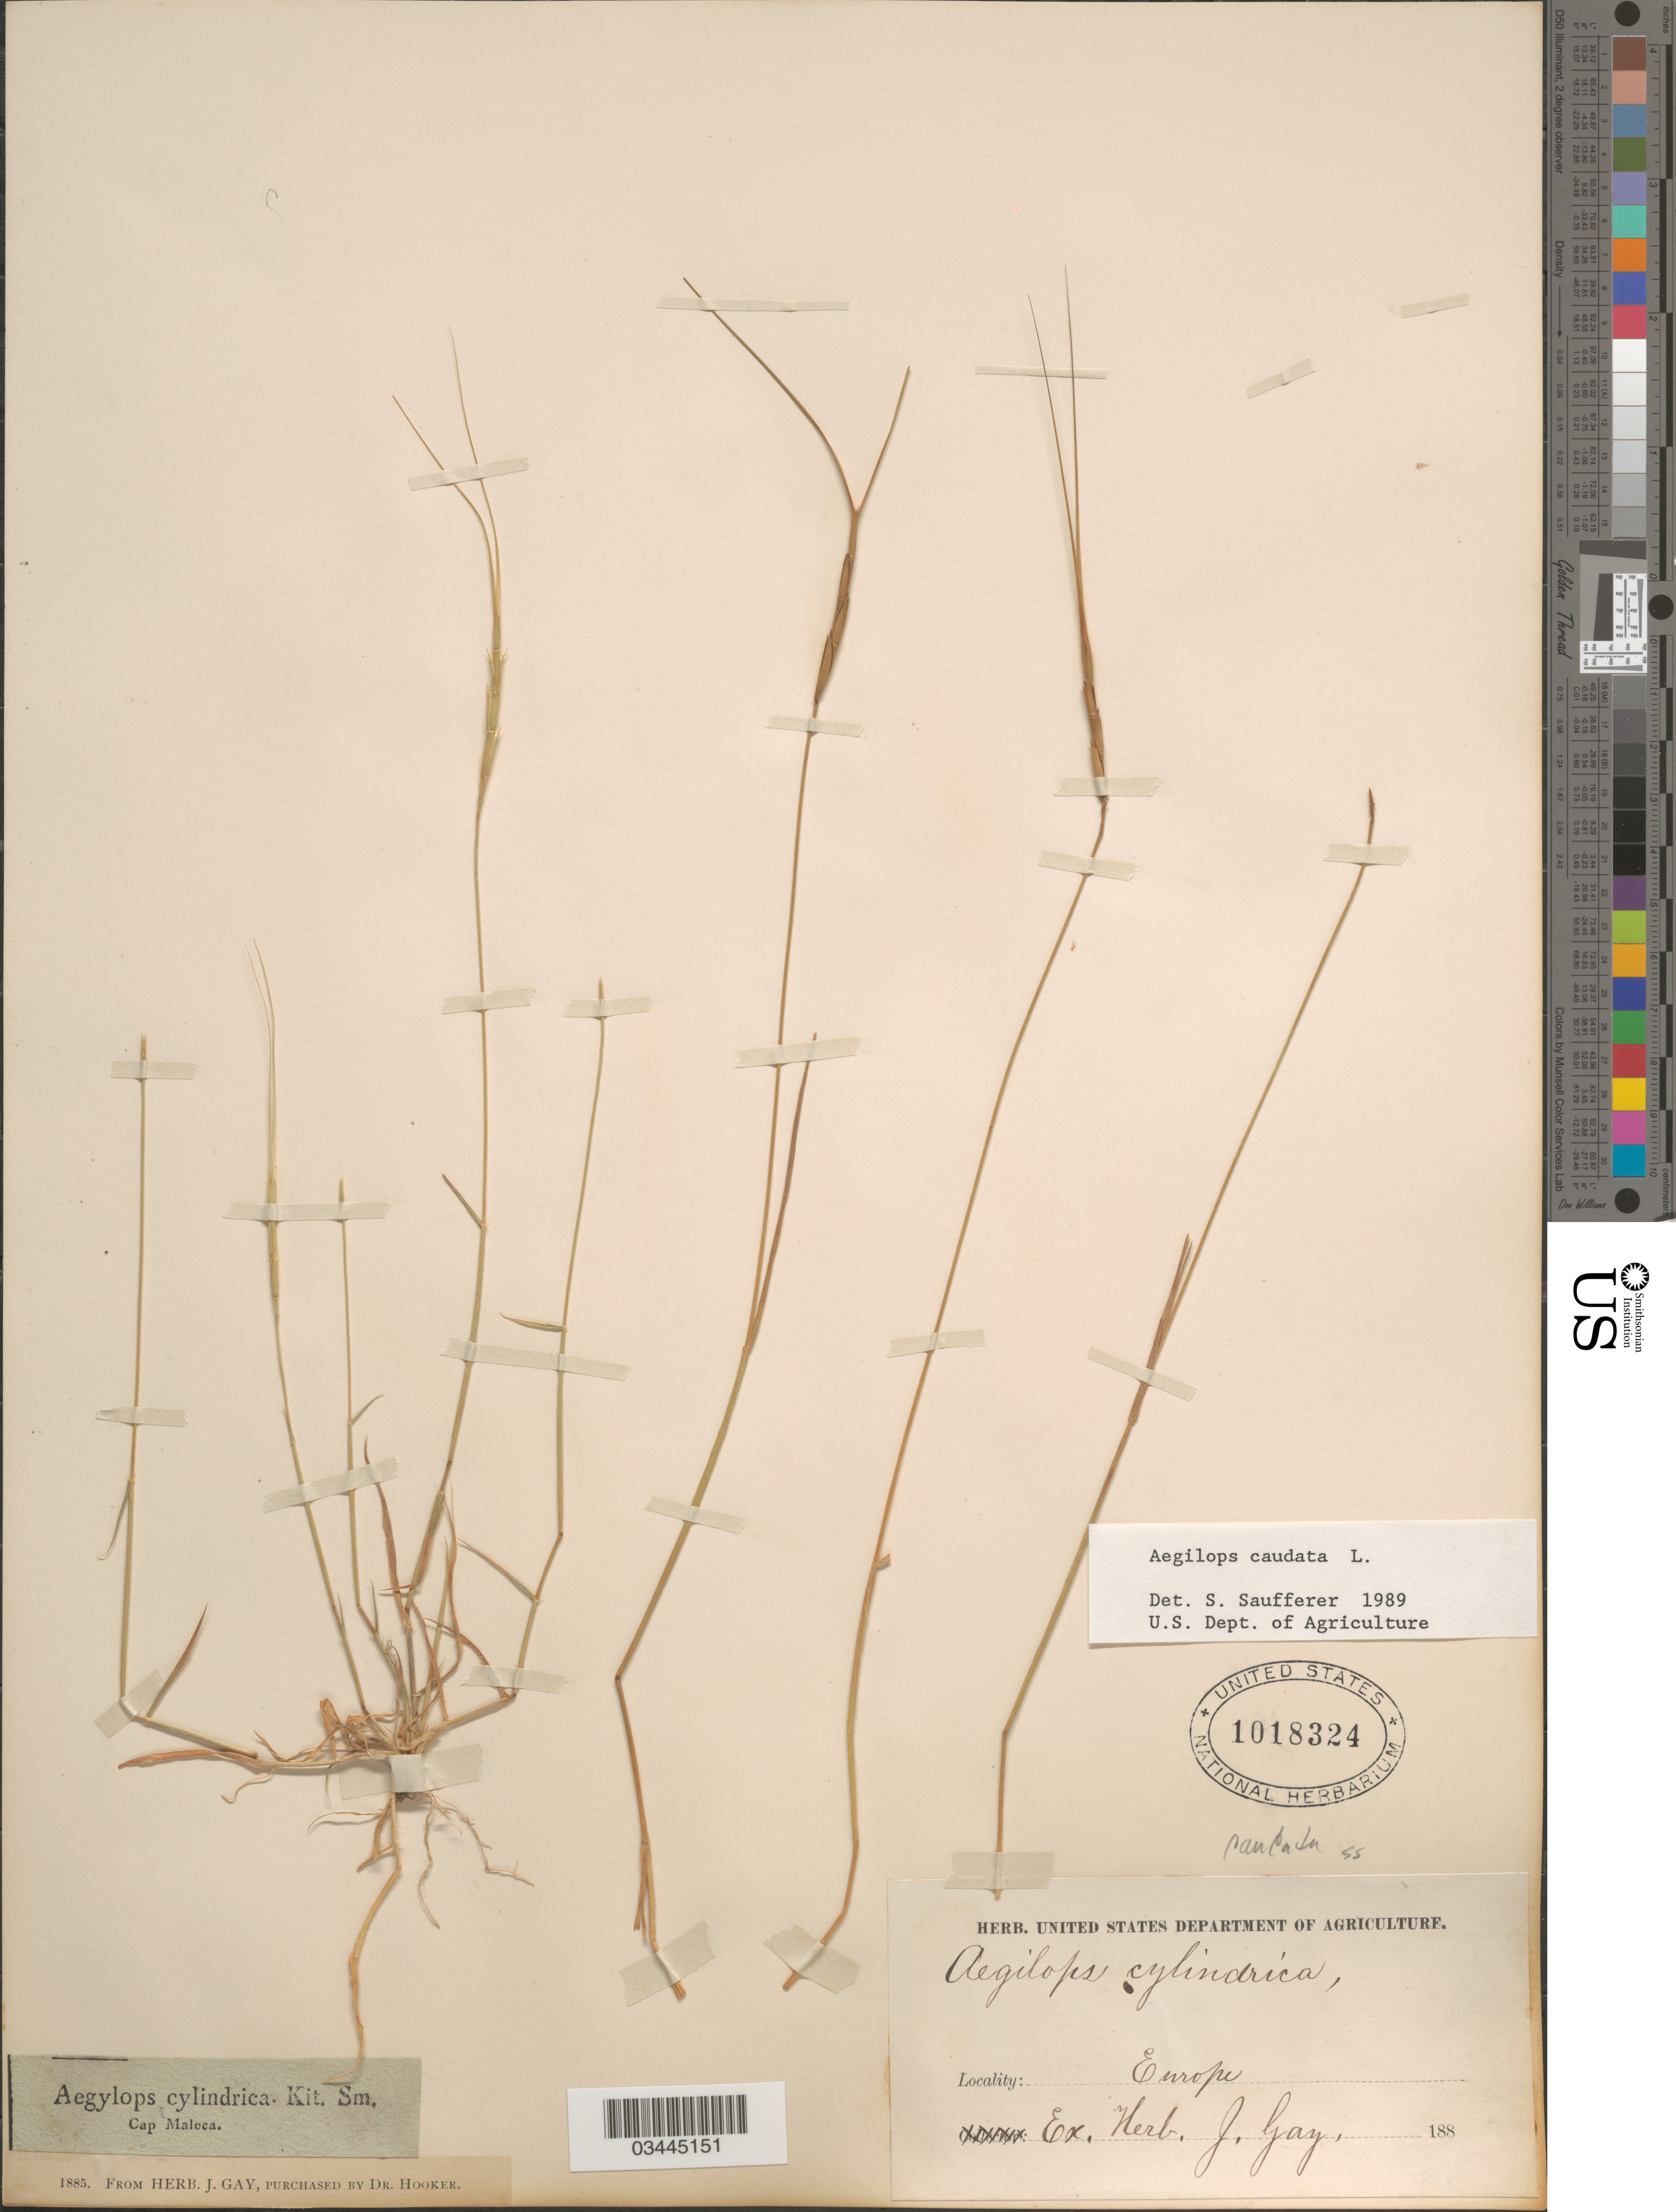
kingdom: Plantae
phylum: Tracheophyta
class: Liliopsida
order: Poales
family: Poaceae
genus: Aegilops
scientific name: Aegilops caudata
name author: L.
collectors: ex herb. J. Gay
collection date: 1885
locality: Cap Maleca. Europe.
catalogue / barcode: US 1018324